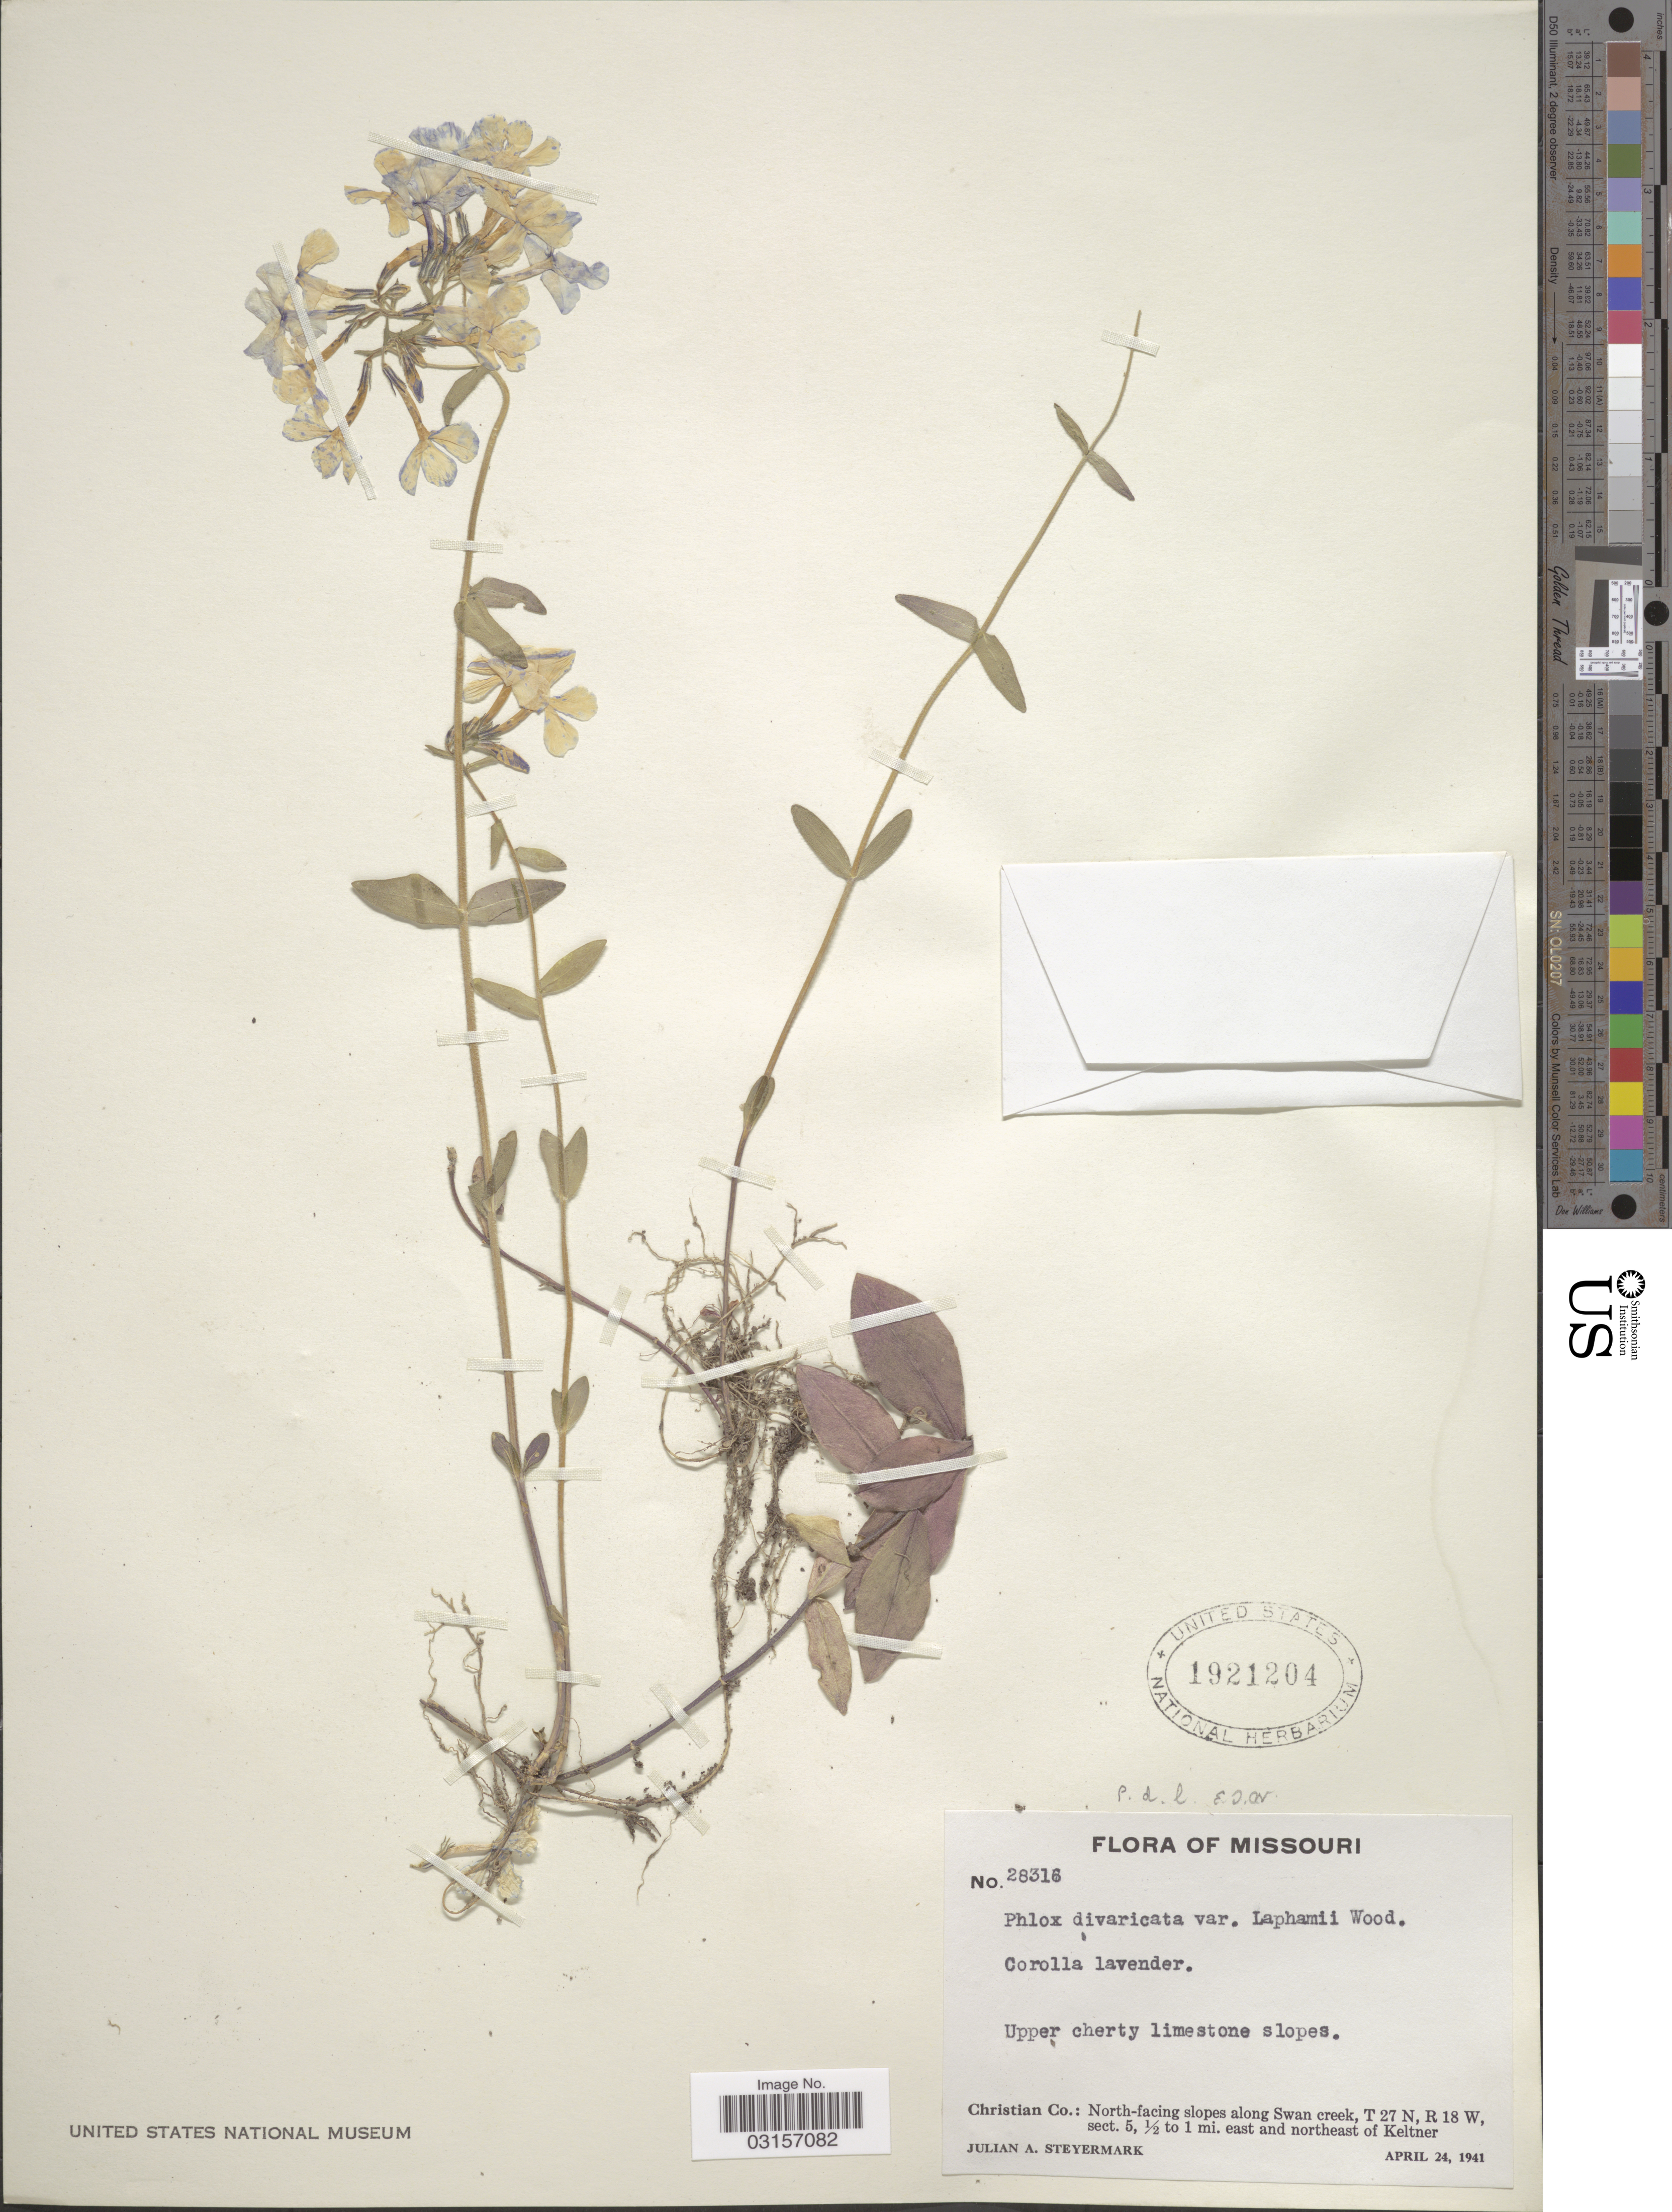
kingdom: Plantae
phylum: Tracheophyta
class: Magnoliopsida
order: Ericales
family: Polemoniaceae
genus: Phlox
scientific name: Phlox divaricata subsp. laphamii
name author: (Alph. Wood) Wherry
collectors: J. Steyermark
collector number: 28316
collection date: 1941-04-24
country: United States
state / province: Missouri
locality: Christian Co.: North-facing slopes along Swan creek, T 27 N, R 18 W, sect. 5, ½ to 1 mi. east and northeast of Keltner.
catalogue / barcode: US 1921204